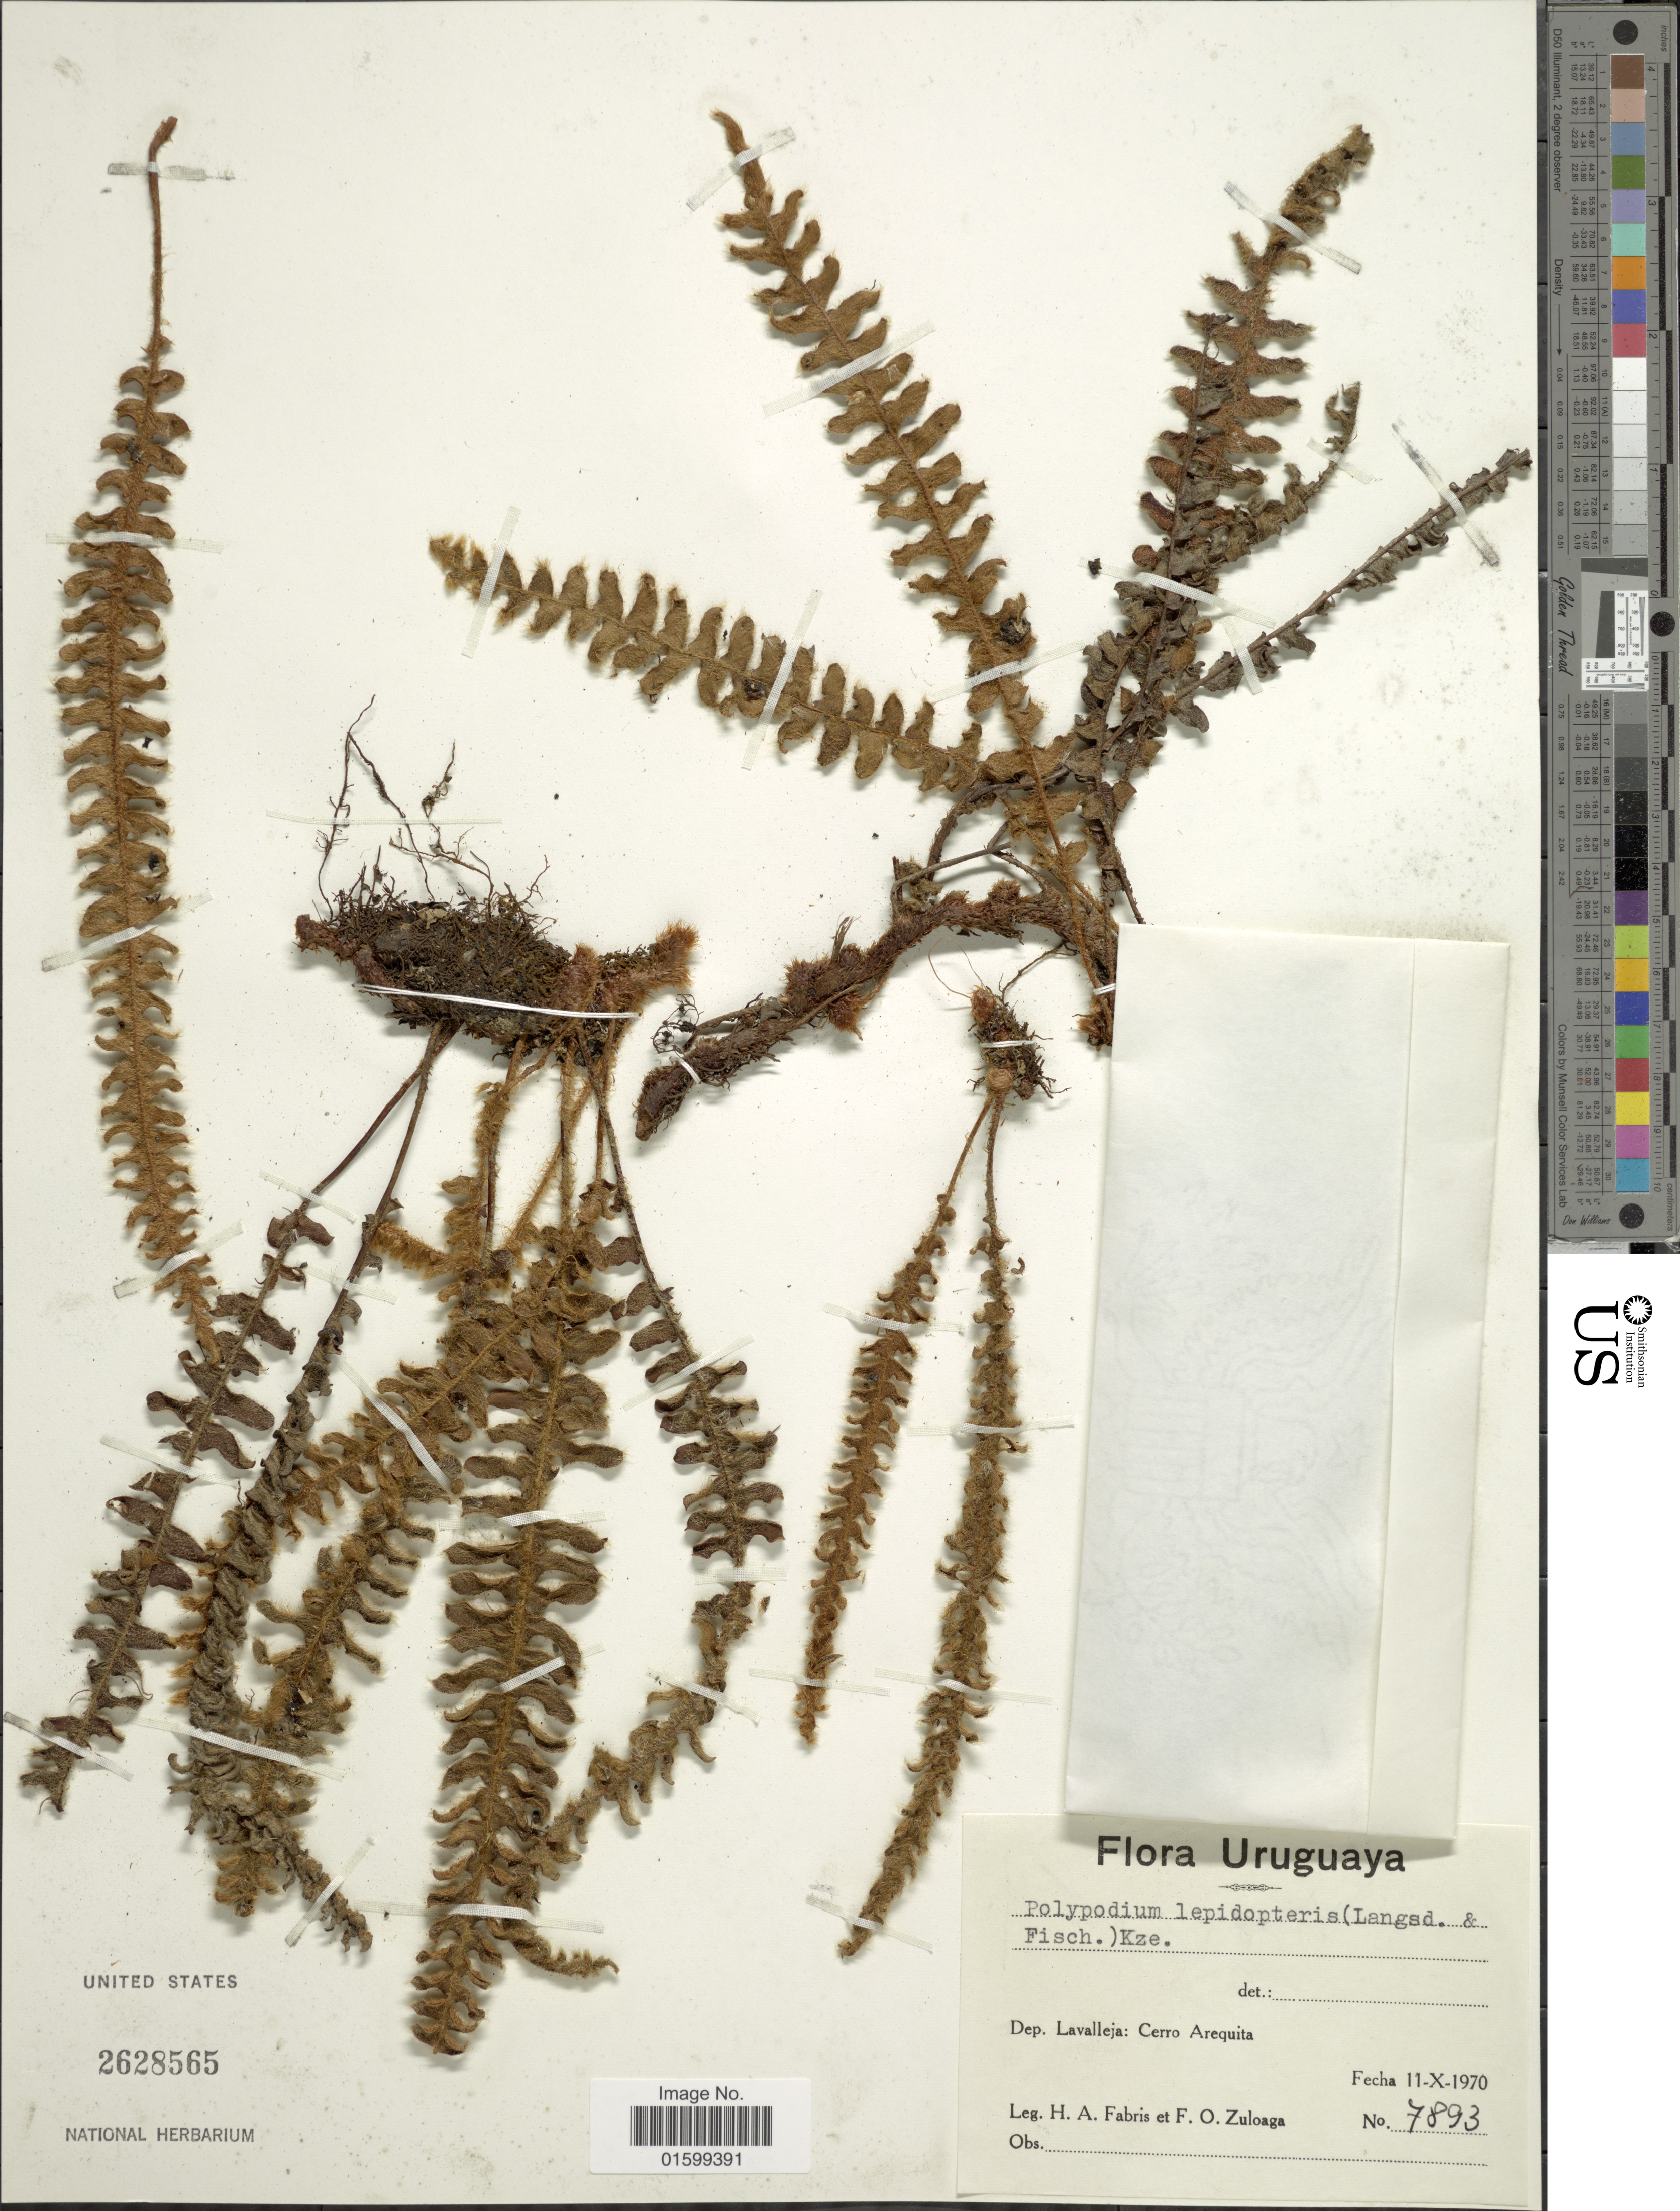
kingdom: Plantae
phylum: Tracheophyta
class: Polypodiopsida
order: Polypodiales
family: Polypodiaceae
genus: Pleopeltis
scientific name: Pleopeltis lepidopteris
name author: (Langsd. & Fisch.) de la Sota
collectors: H. A. Fabris & F. O. Zuloaga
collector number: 7893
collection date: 1970-10-11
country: Uruguay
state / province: Lavalleja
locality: Cerro Arequita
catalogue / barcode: US 2628565